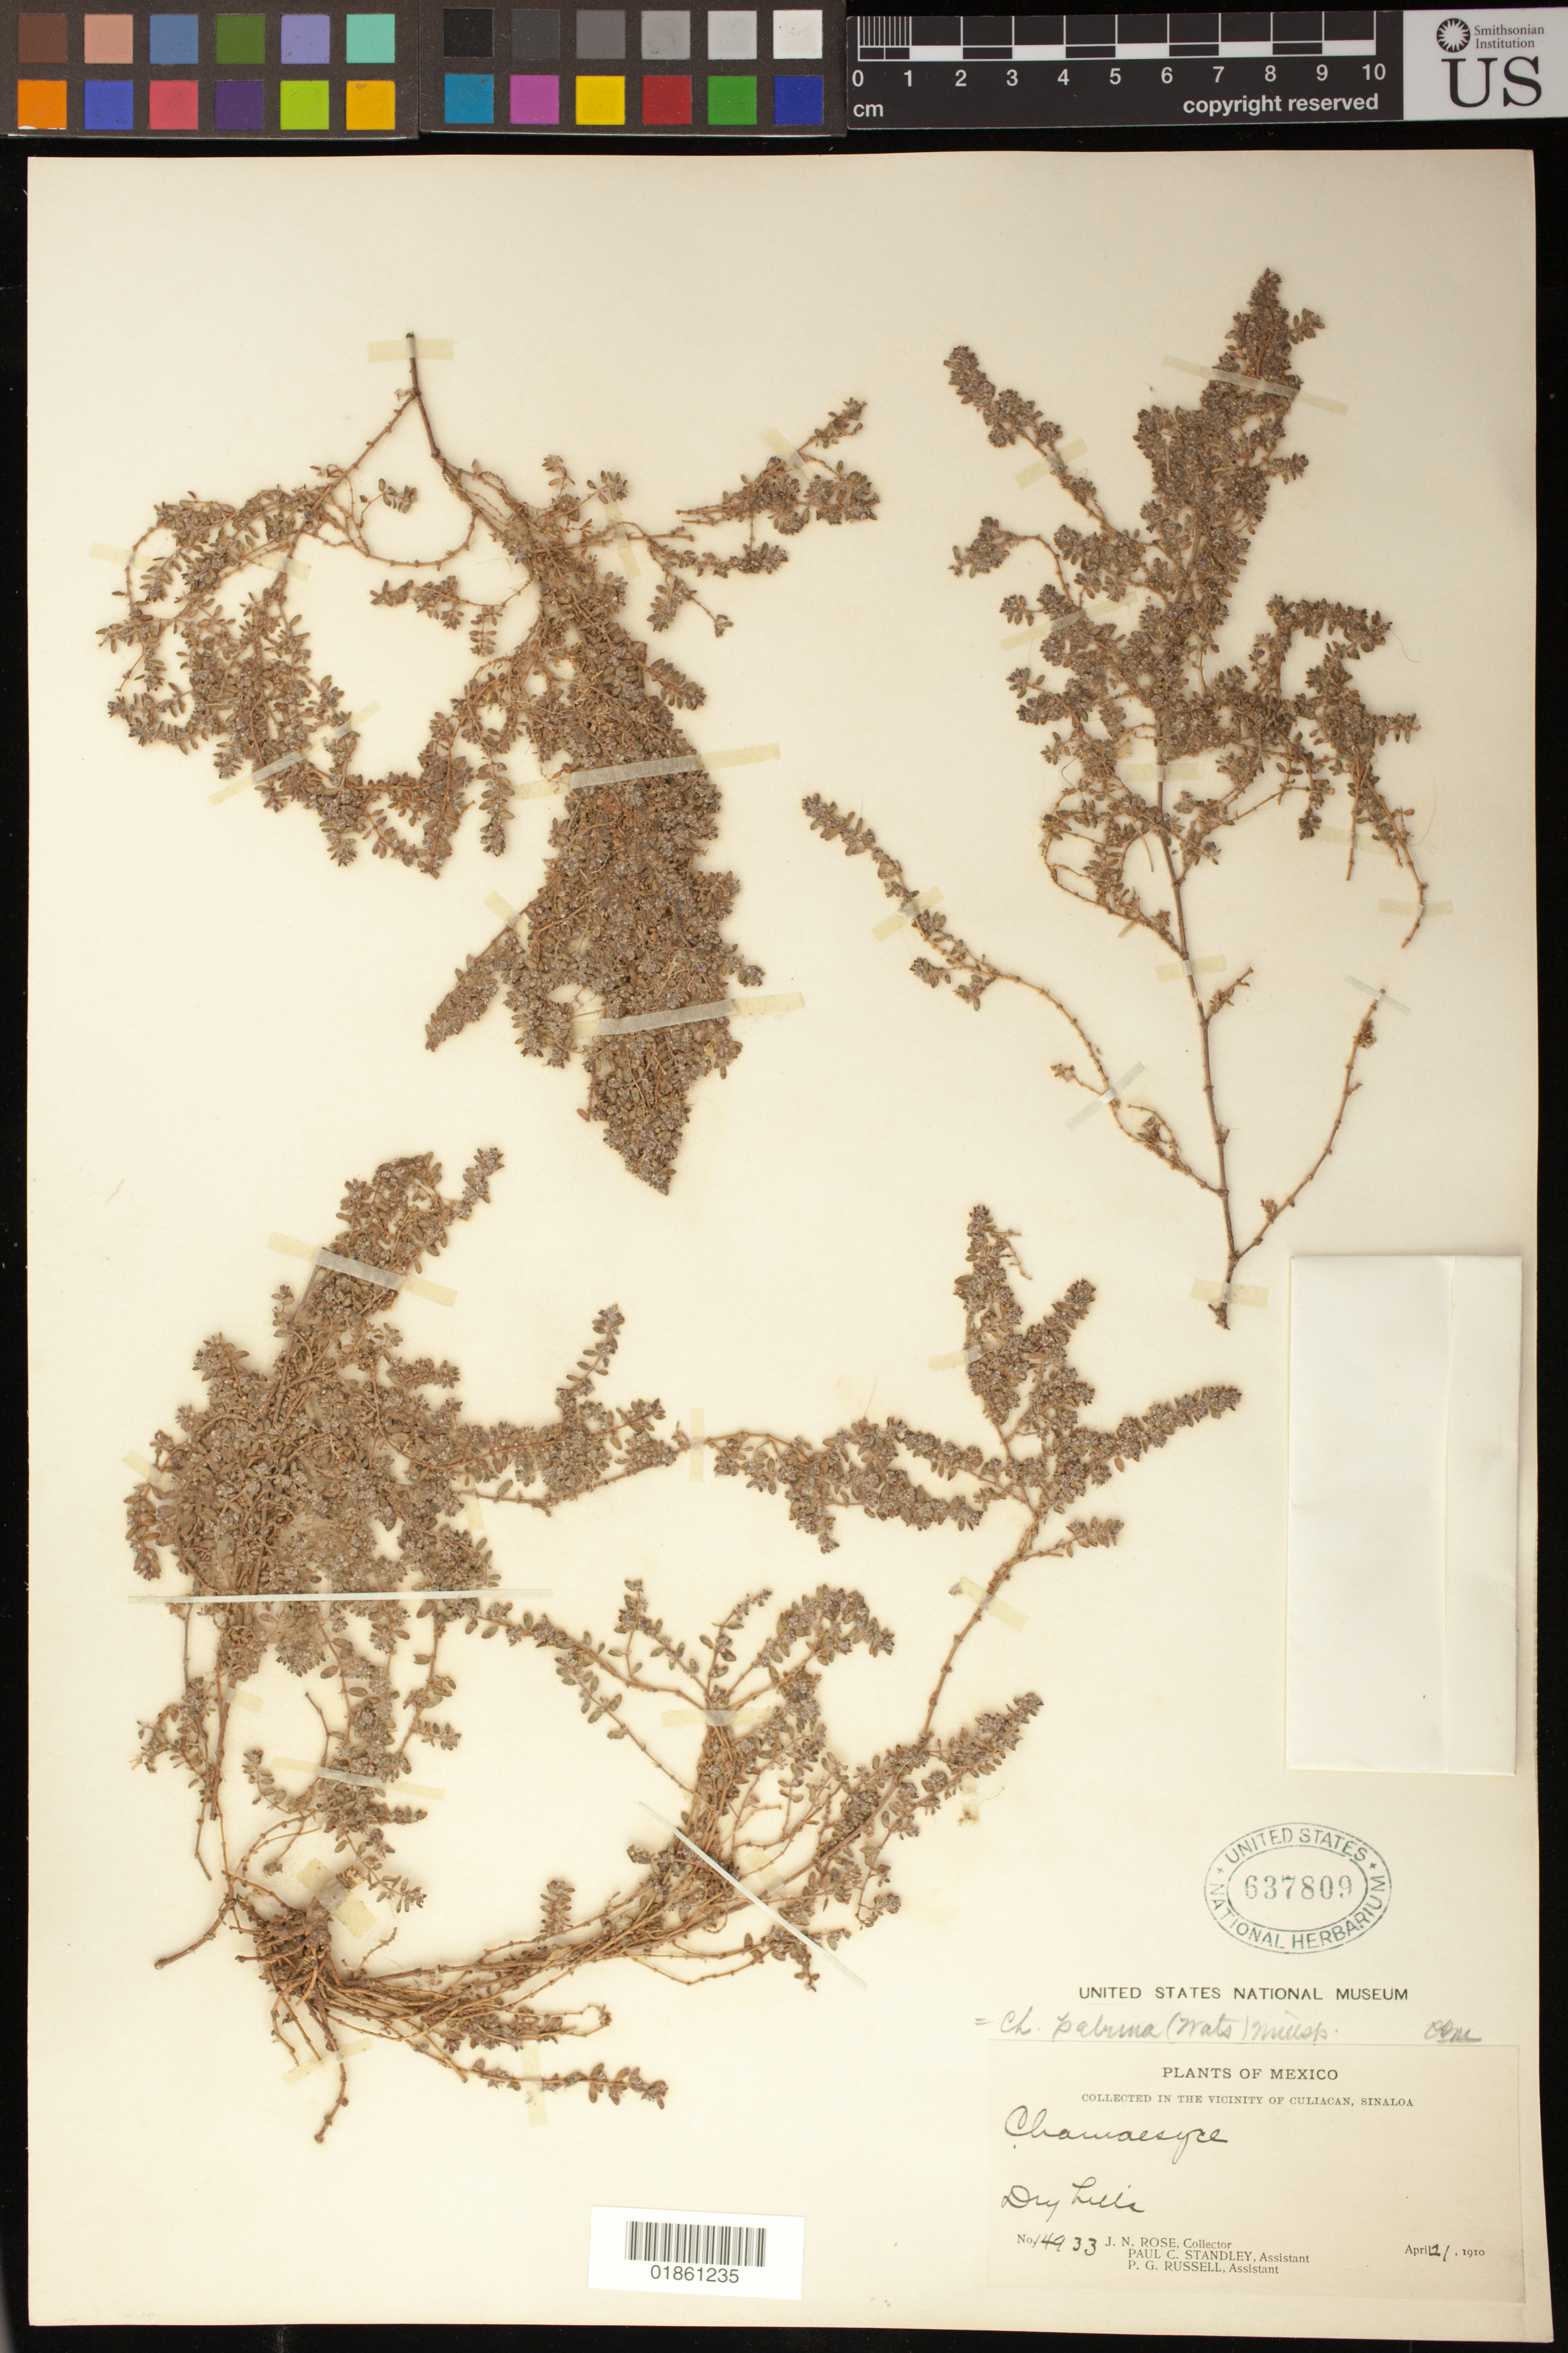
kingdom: Plantae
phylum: Tracheophyta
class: Magnoliopsida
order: Malpighiales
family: Euphorbiaceae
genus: Euphorbia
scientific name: Euphorbia sp.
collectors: J. N. Rose, P. C. Standley & P. G. Russell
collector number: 14933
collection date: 1910-04-21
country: Mexico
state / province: Sinaloa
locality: The vicinity of Culiacan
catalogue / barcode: US 637809